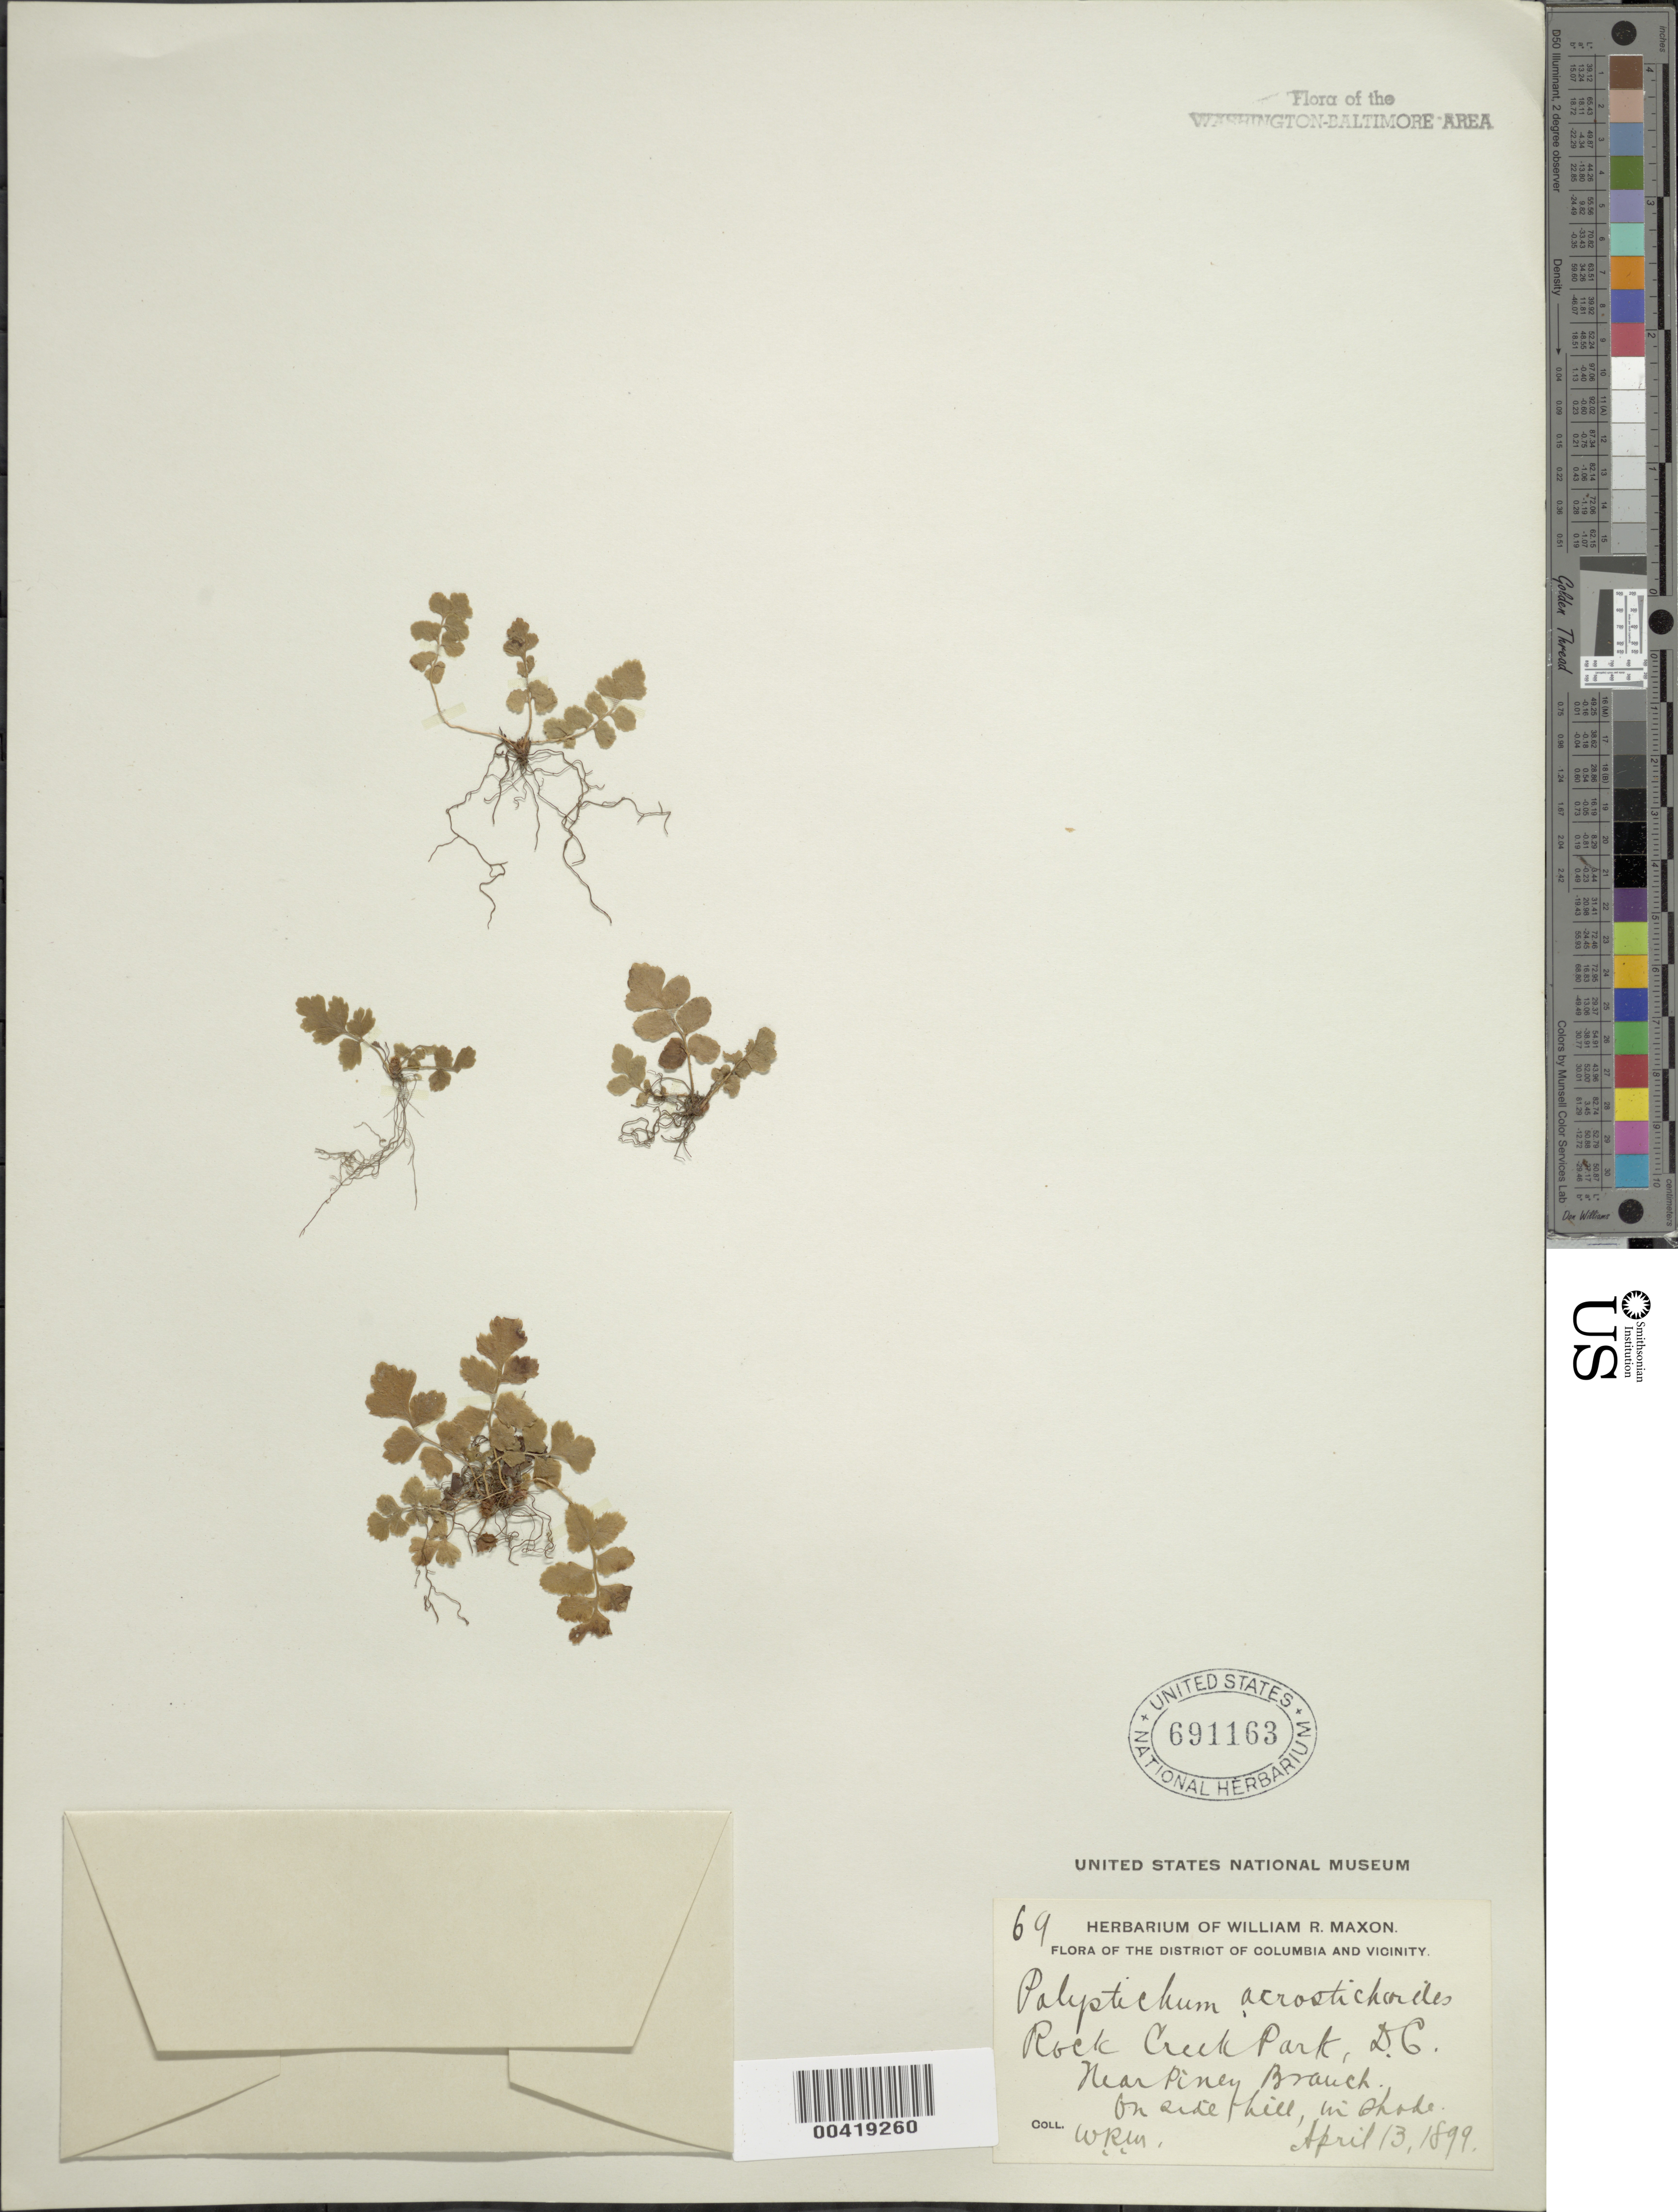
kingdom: Plantae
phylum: Tracheophyta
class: Polypodiopsida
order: Polypodiales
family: Dryopteridaceae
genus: Polystichum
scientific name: Polystichum acrostichoides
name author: (Michx.) Schott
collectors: W. R. Maxon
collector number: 69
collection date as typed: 13 Apr 1899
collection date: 1899-04-13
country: United States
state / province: District of Columbia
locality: Rock Creek Park, near Piney Branch Rock Creek Park and Vicinity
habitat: Side of hill, in shade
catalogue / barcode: US 691163